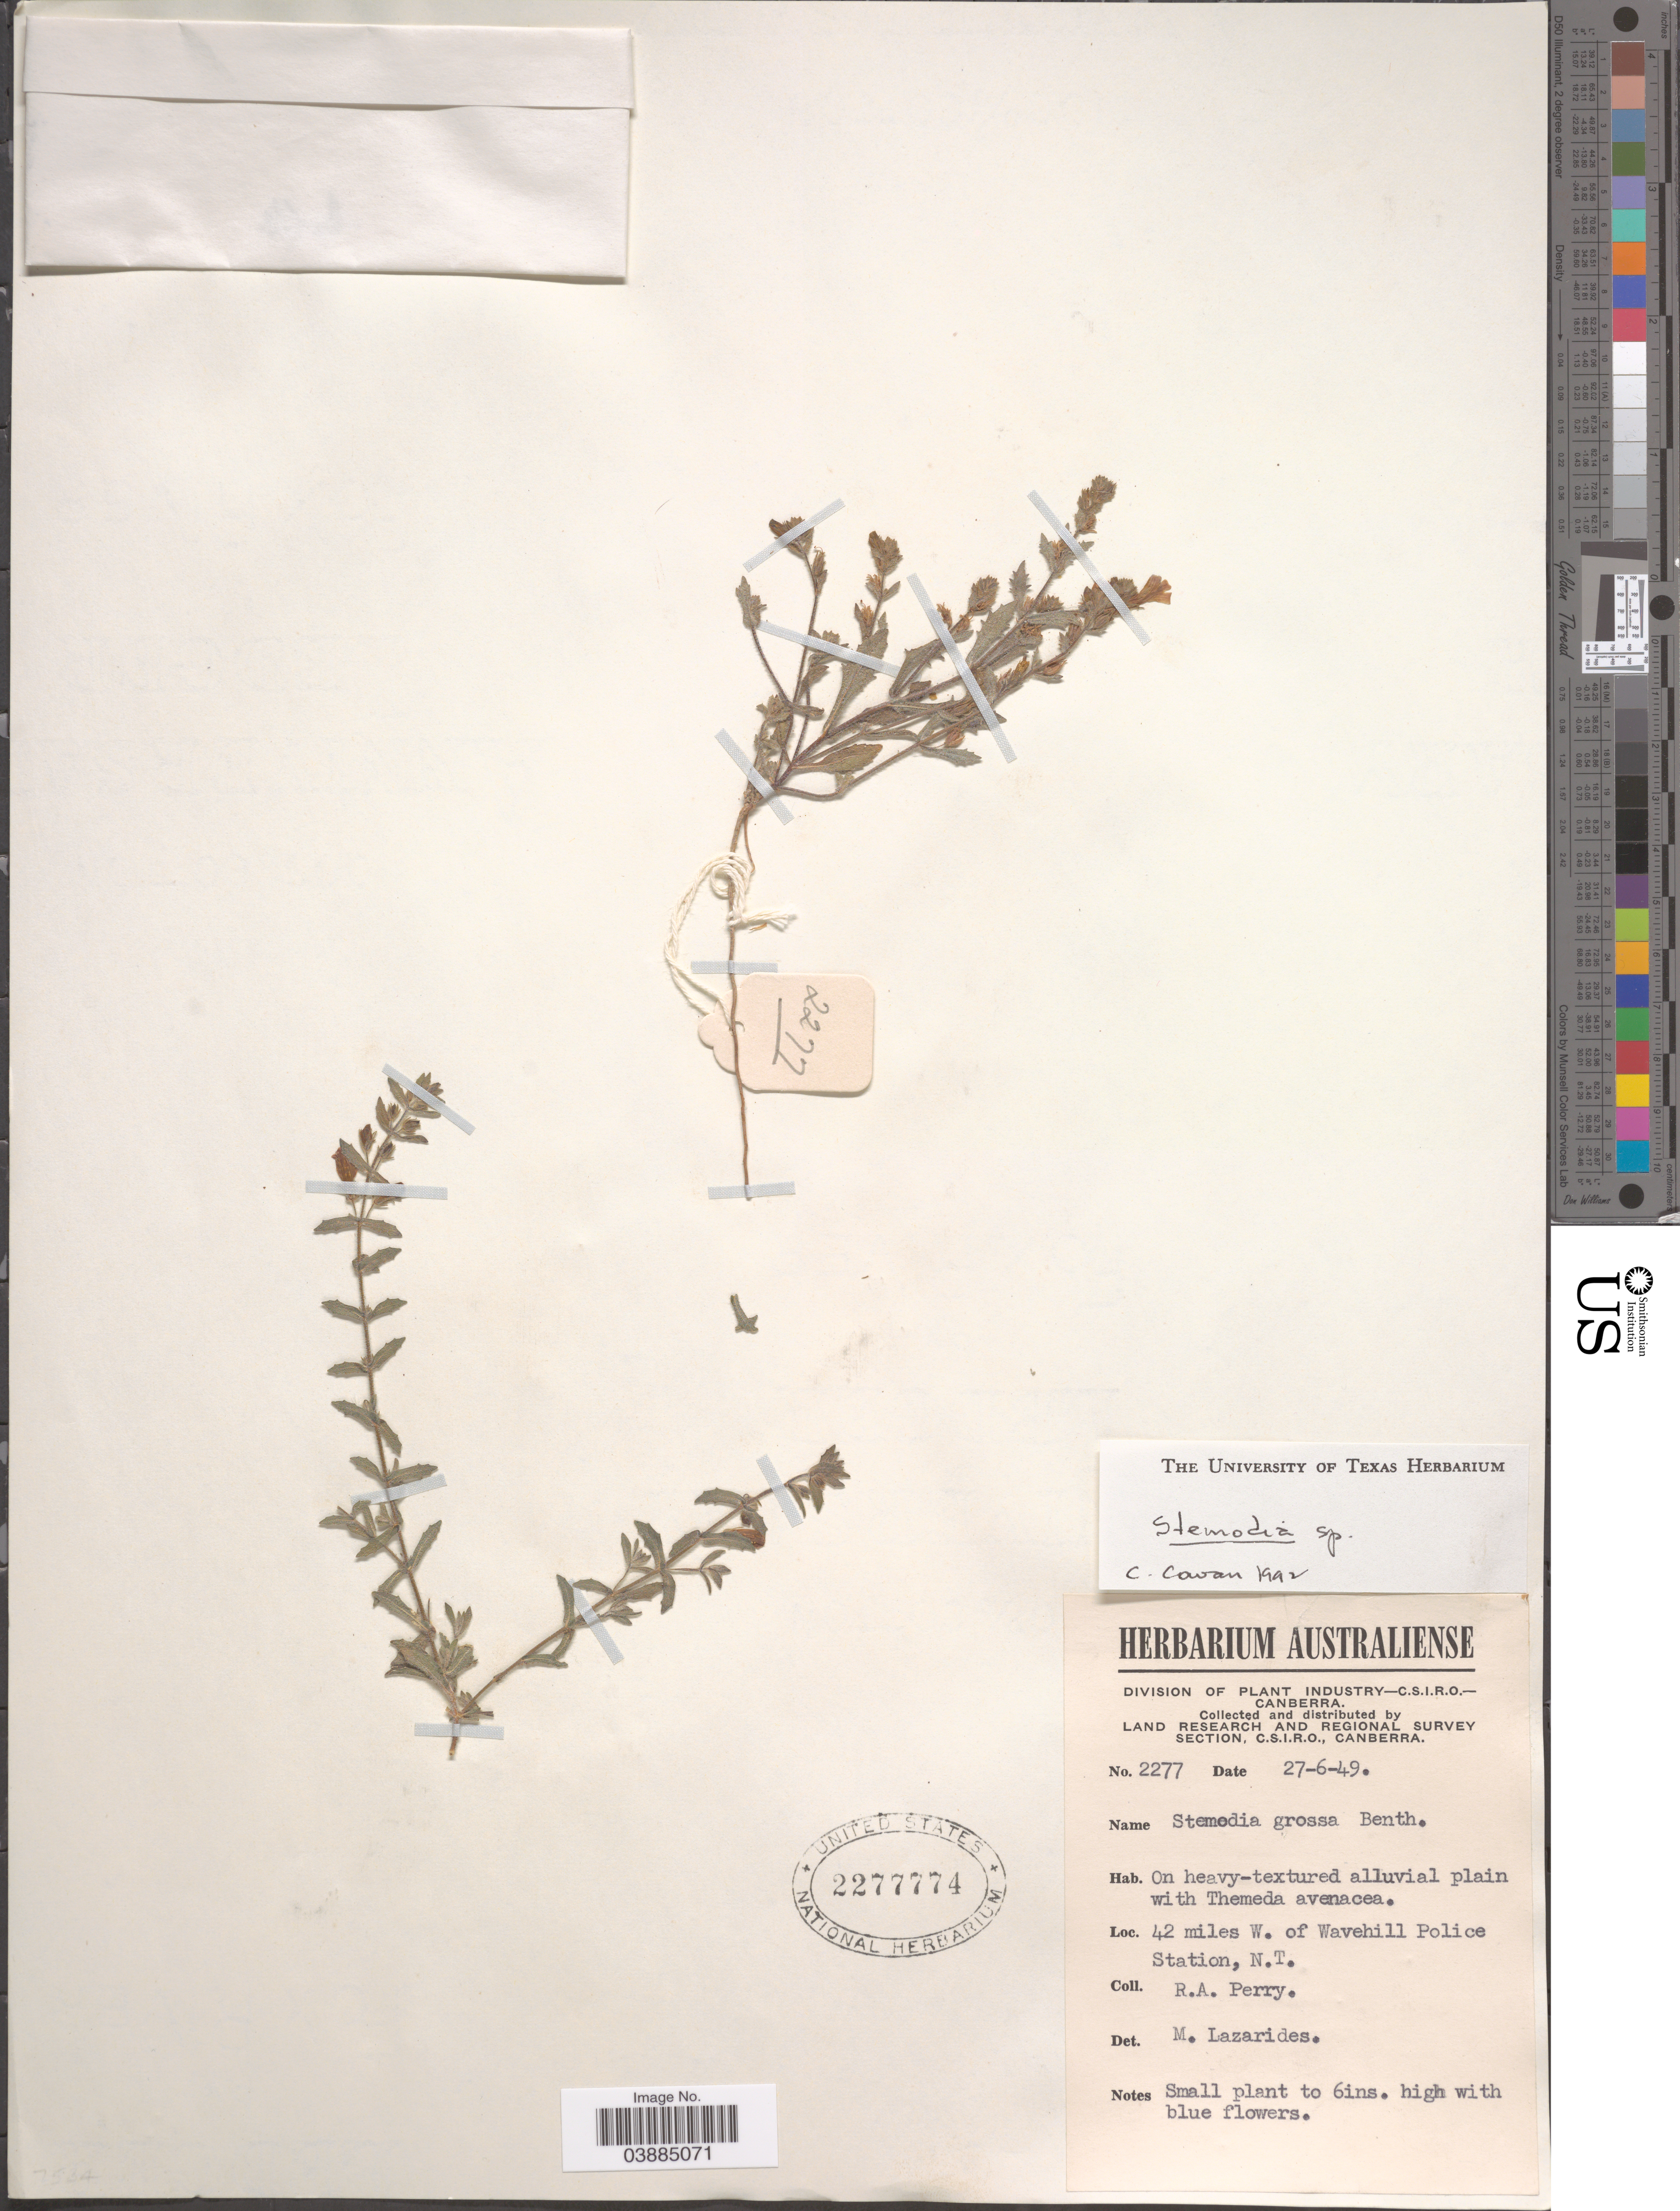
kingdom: Plantae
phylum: Tracheophyta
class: Magnoliopsida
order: Lamiales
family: Plantaginaceae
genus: Stemodia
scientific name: Stemodia sp.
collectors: Perry, R. A.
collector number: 2277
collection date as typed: Transcribed d/m/y: 27/6/49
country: Australia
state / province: Northern Territory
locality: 42 miles W. of Wavehill Police Station.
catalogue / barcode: US 2277774